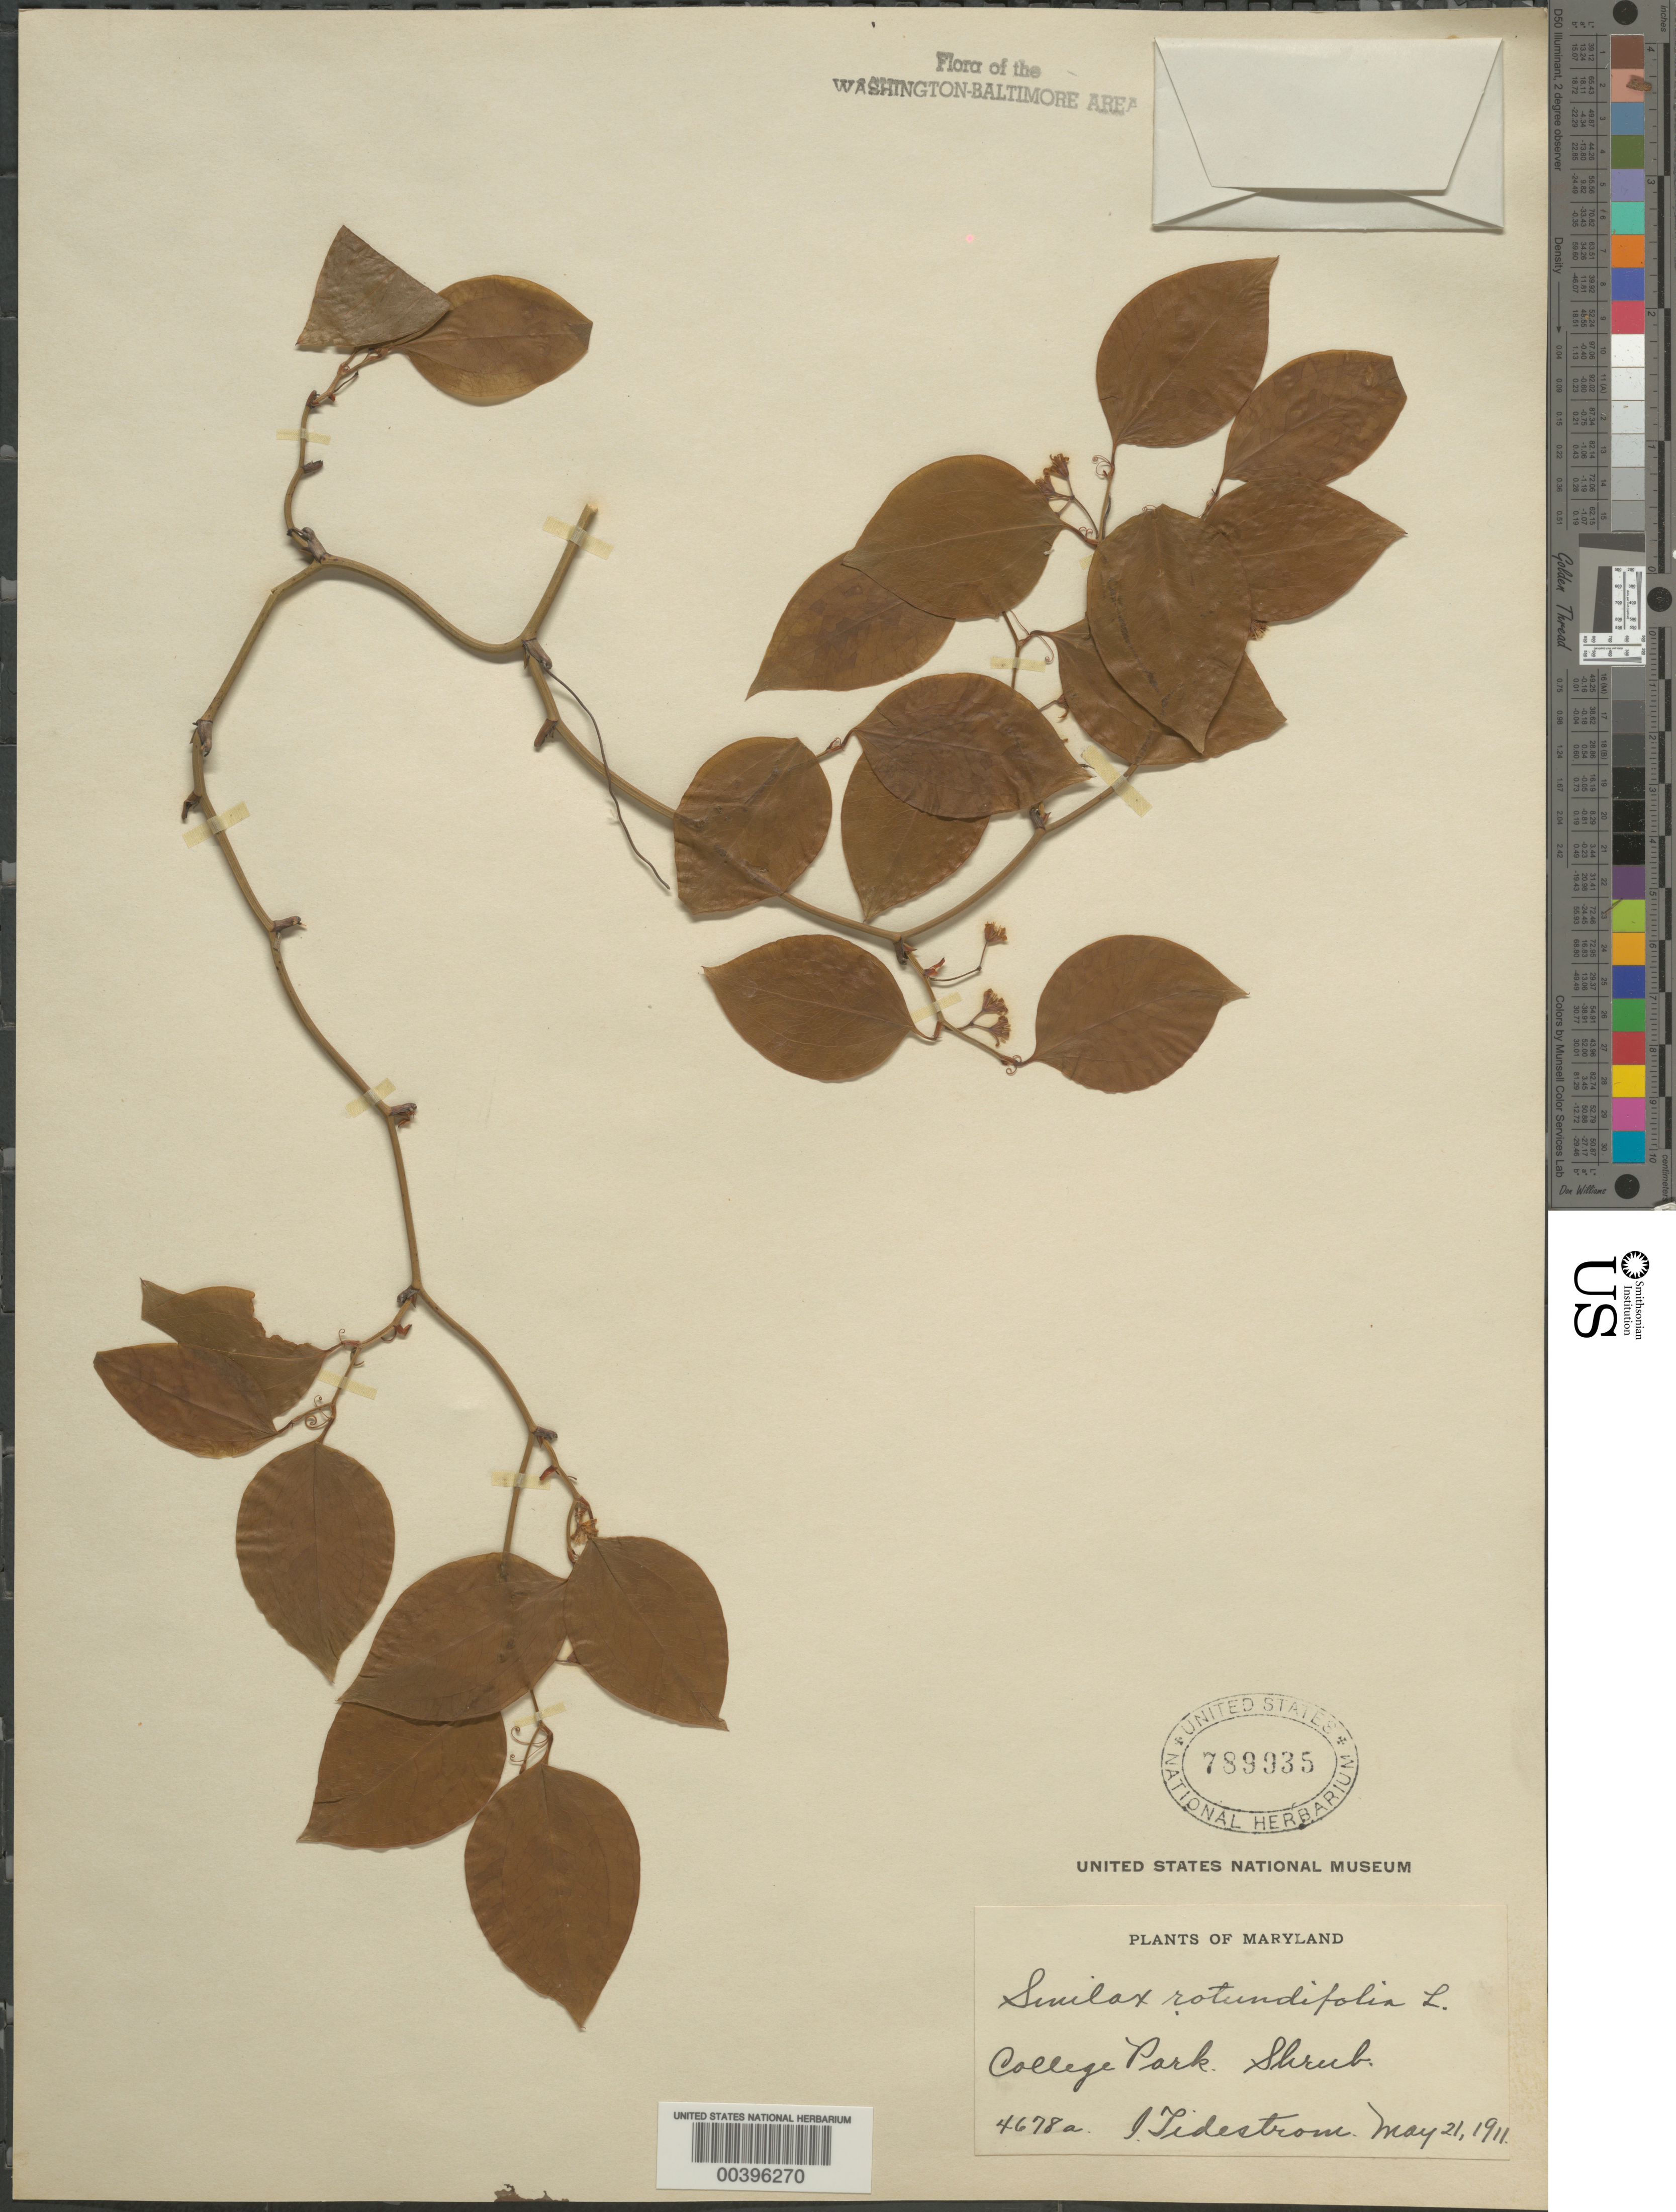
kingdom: Plantae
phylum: Tracheophyta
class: Liliopsida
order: Liliales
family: Smilacaceae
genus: Smilax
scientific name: Smilax rotundifolia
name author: L.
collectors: I. F. Tidestrom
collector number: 4678A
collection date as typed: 21 May 1911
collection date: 1911-05-21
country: United States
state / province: Maryland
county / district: Prince George's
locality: College Park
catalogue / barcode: US 789935